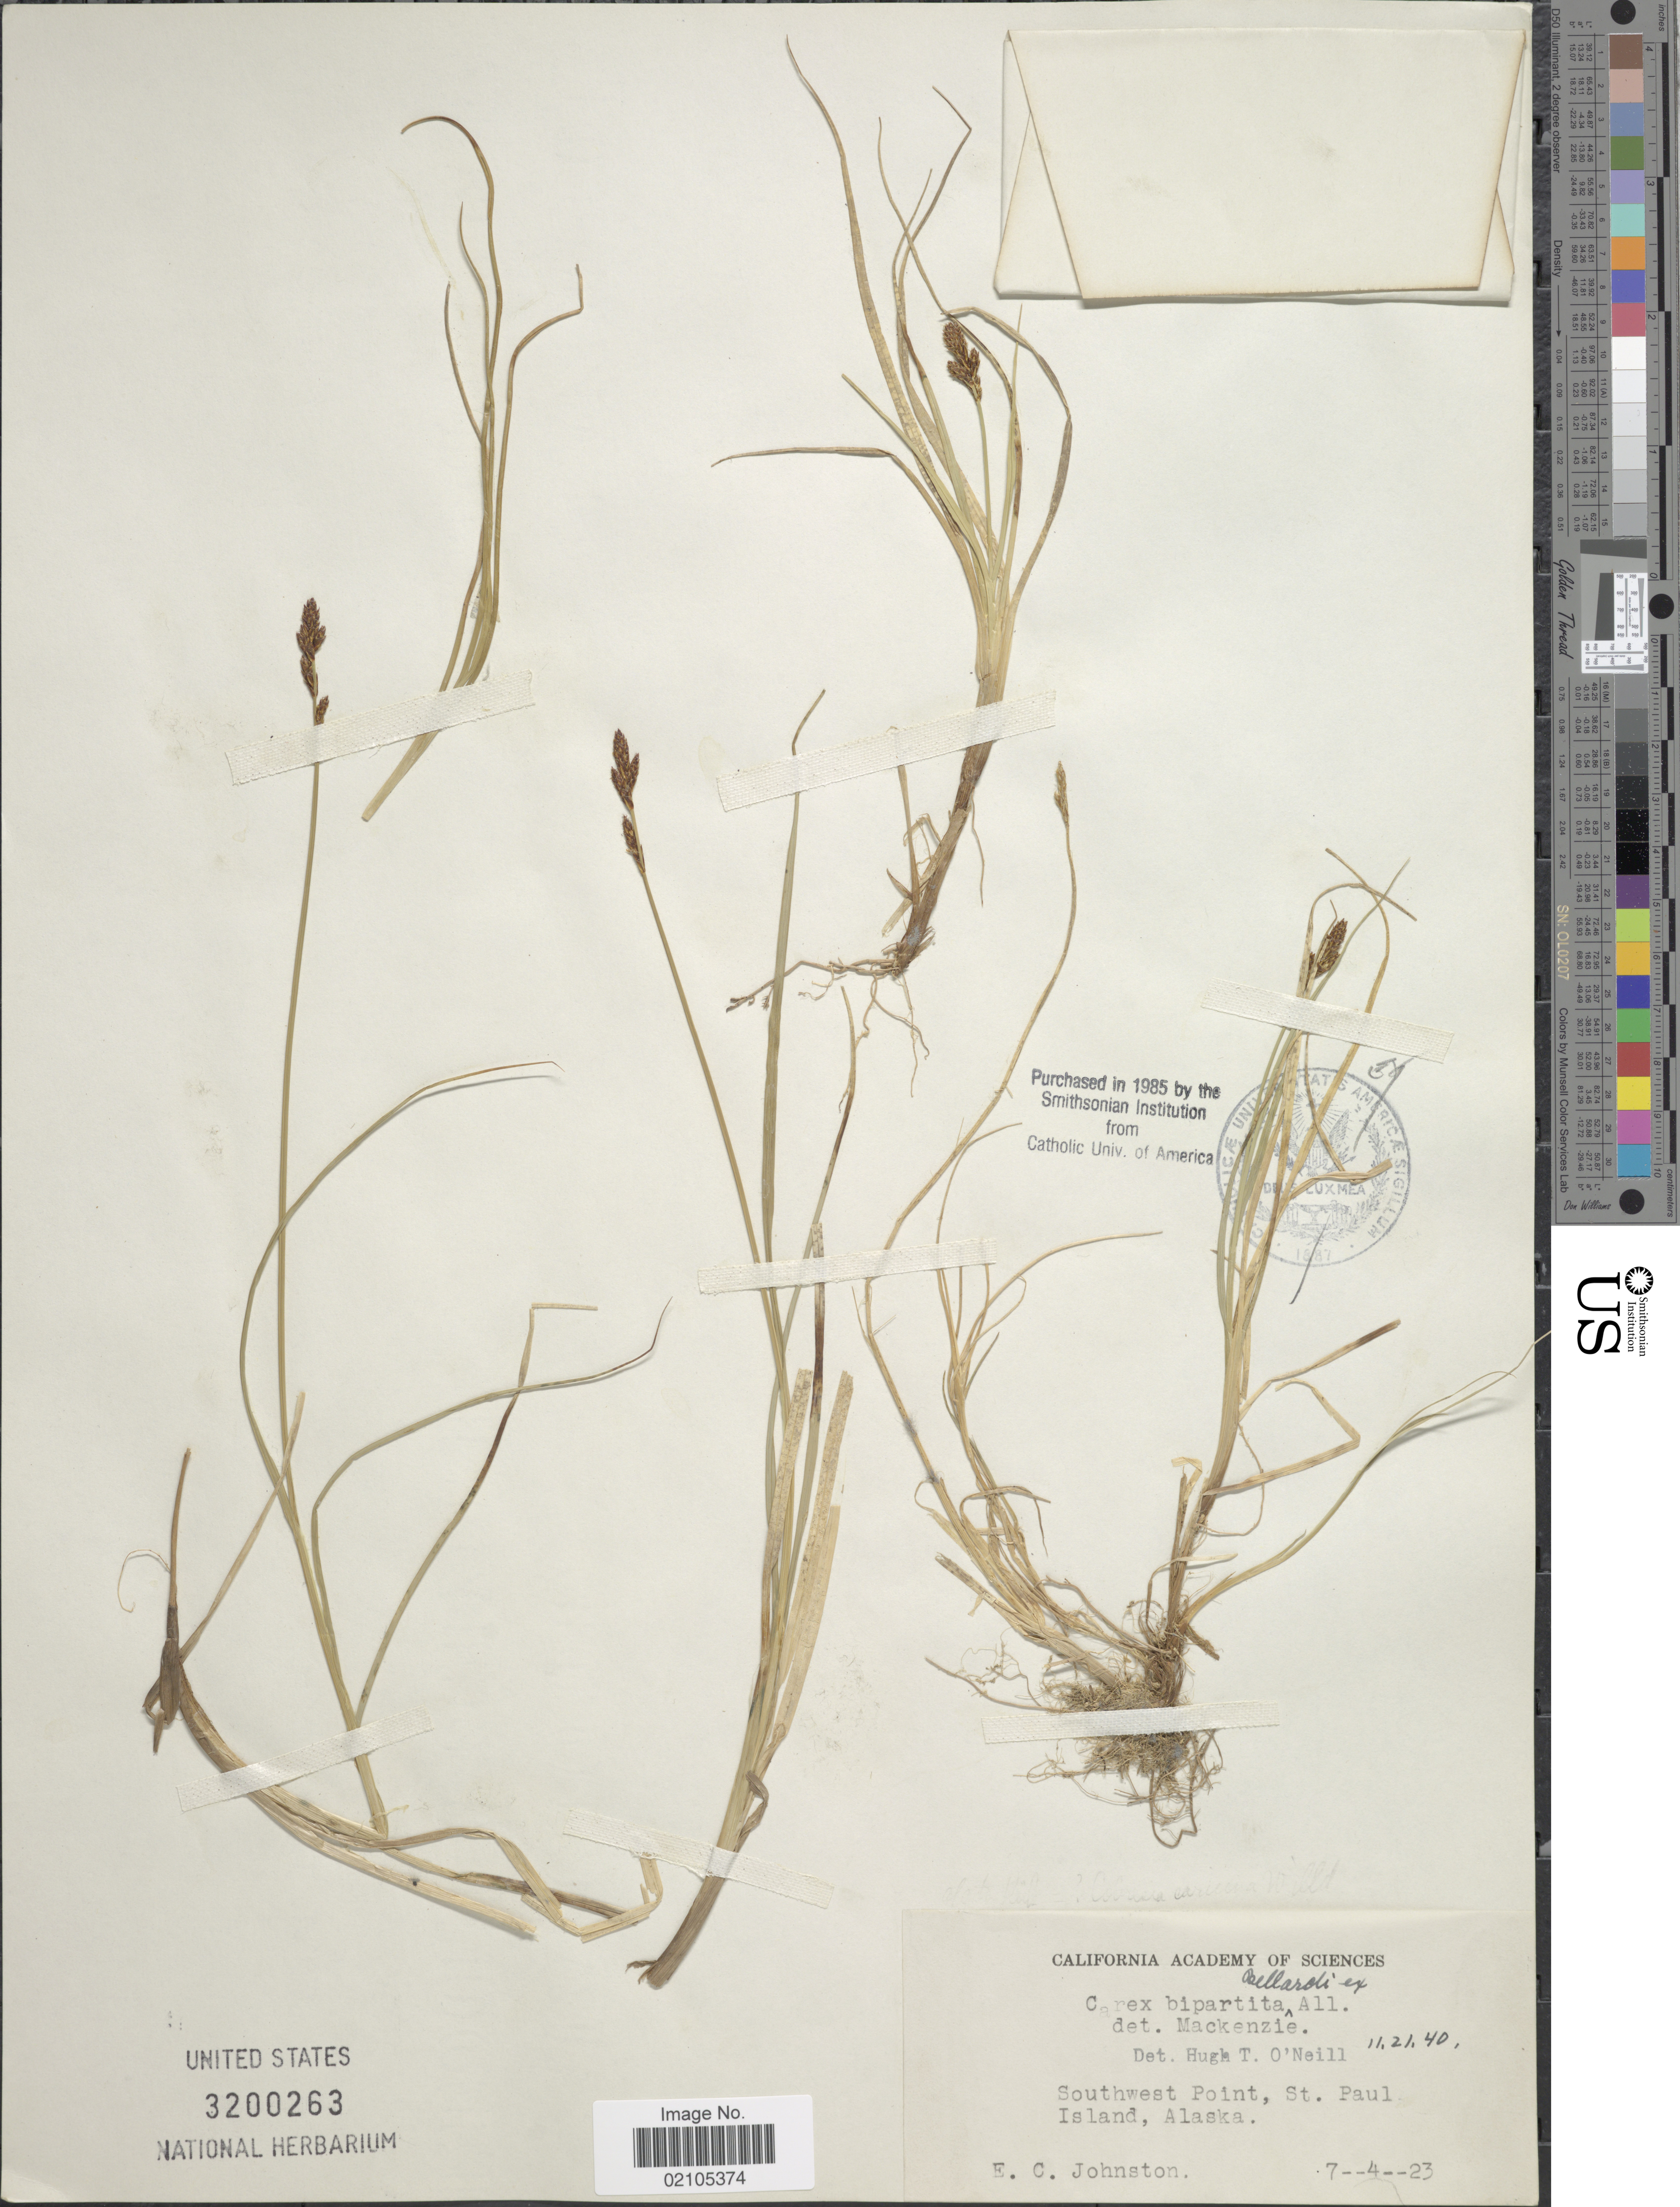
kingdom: Plantae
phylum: Tracheophyta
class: Liliopsida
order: Poales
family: Cyperaceae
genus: Carex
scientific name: Carex lachenalii subsp. lachenalii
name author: Schkuhr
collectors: E. C. Johnston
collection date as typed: Transcribed d/m/y: 4/7/23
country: United States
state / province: Alaska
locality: Southwest Point, St. Paul Island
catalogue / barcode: US 3200263